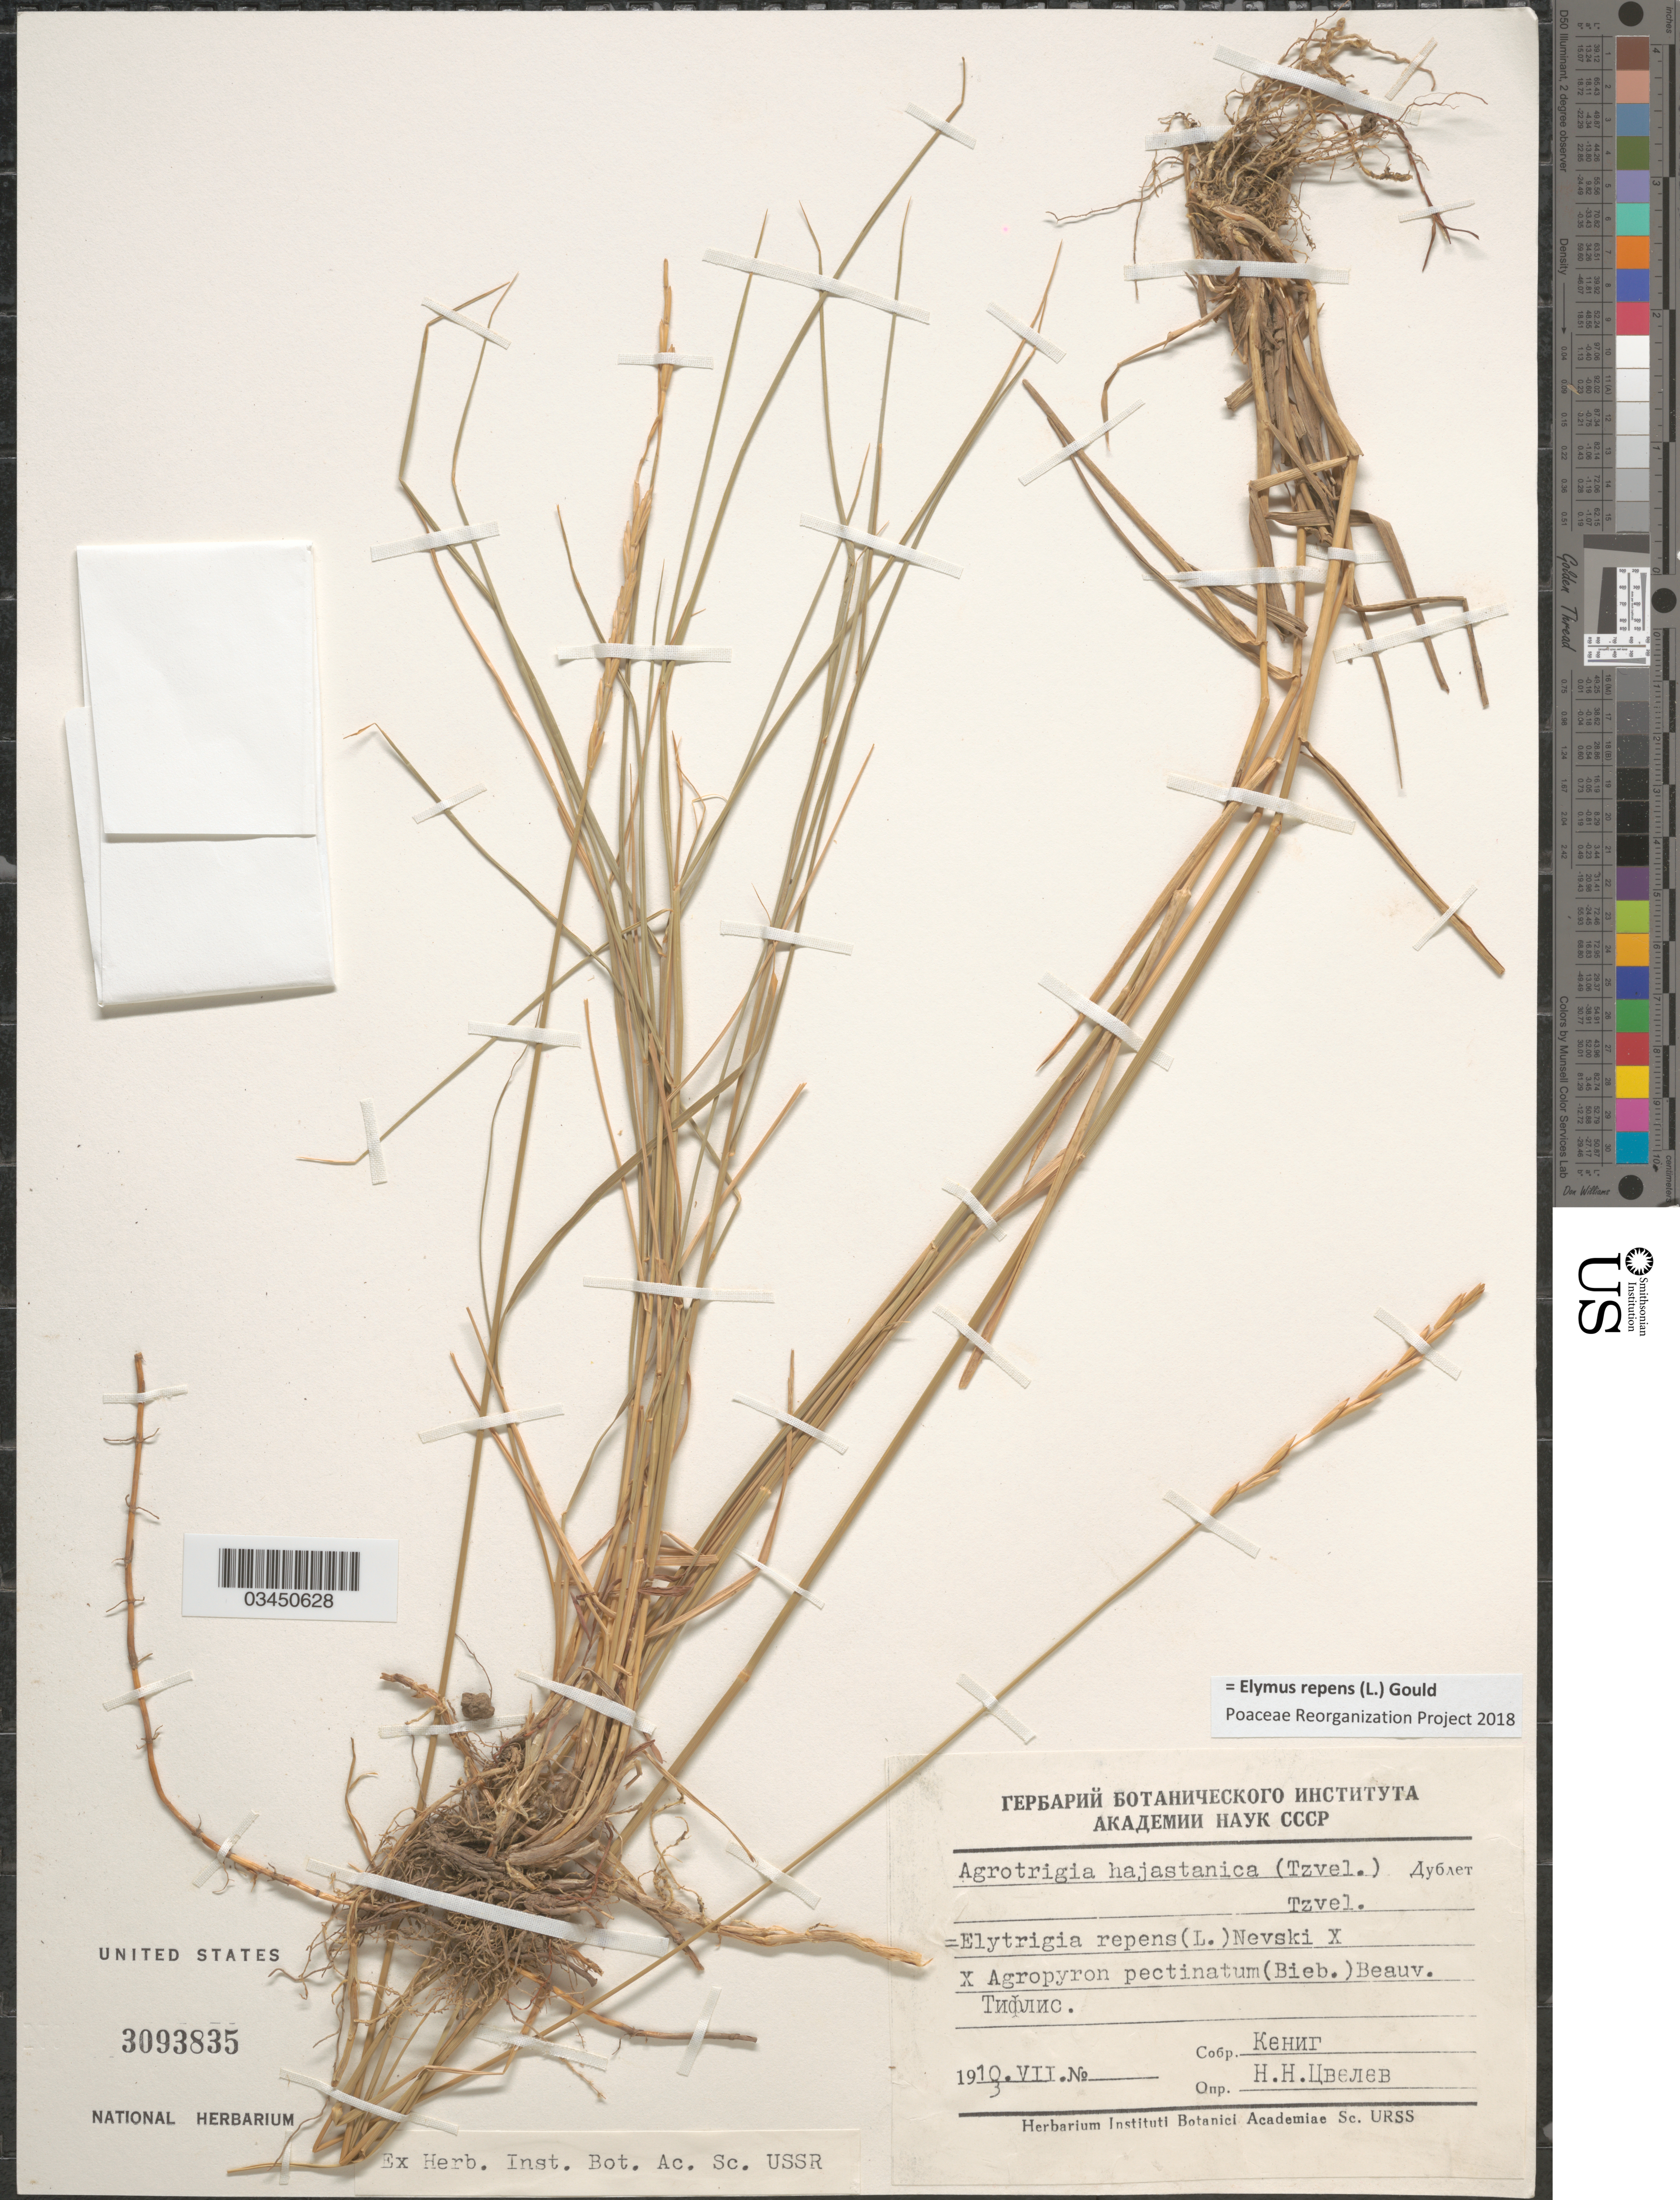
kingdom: Plantae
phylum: Tracheophyta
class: Liliopsida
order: Poales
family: Poaceae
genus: Elymus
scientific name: Elymus repens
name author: (L.) Gould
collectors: Kenig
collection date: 1910-07-03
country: Georgia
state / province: Tbilisi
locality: Tbilisi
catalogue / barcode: US 3093835